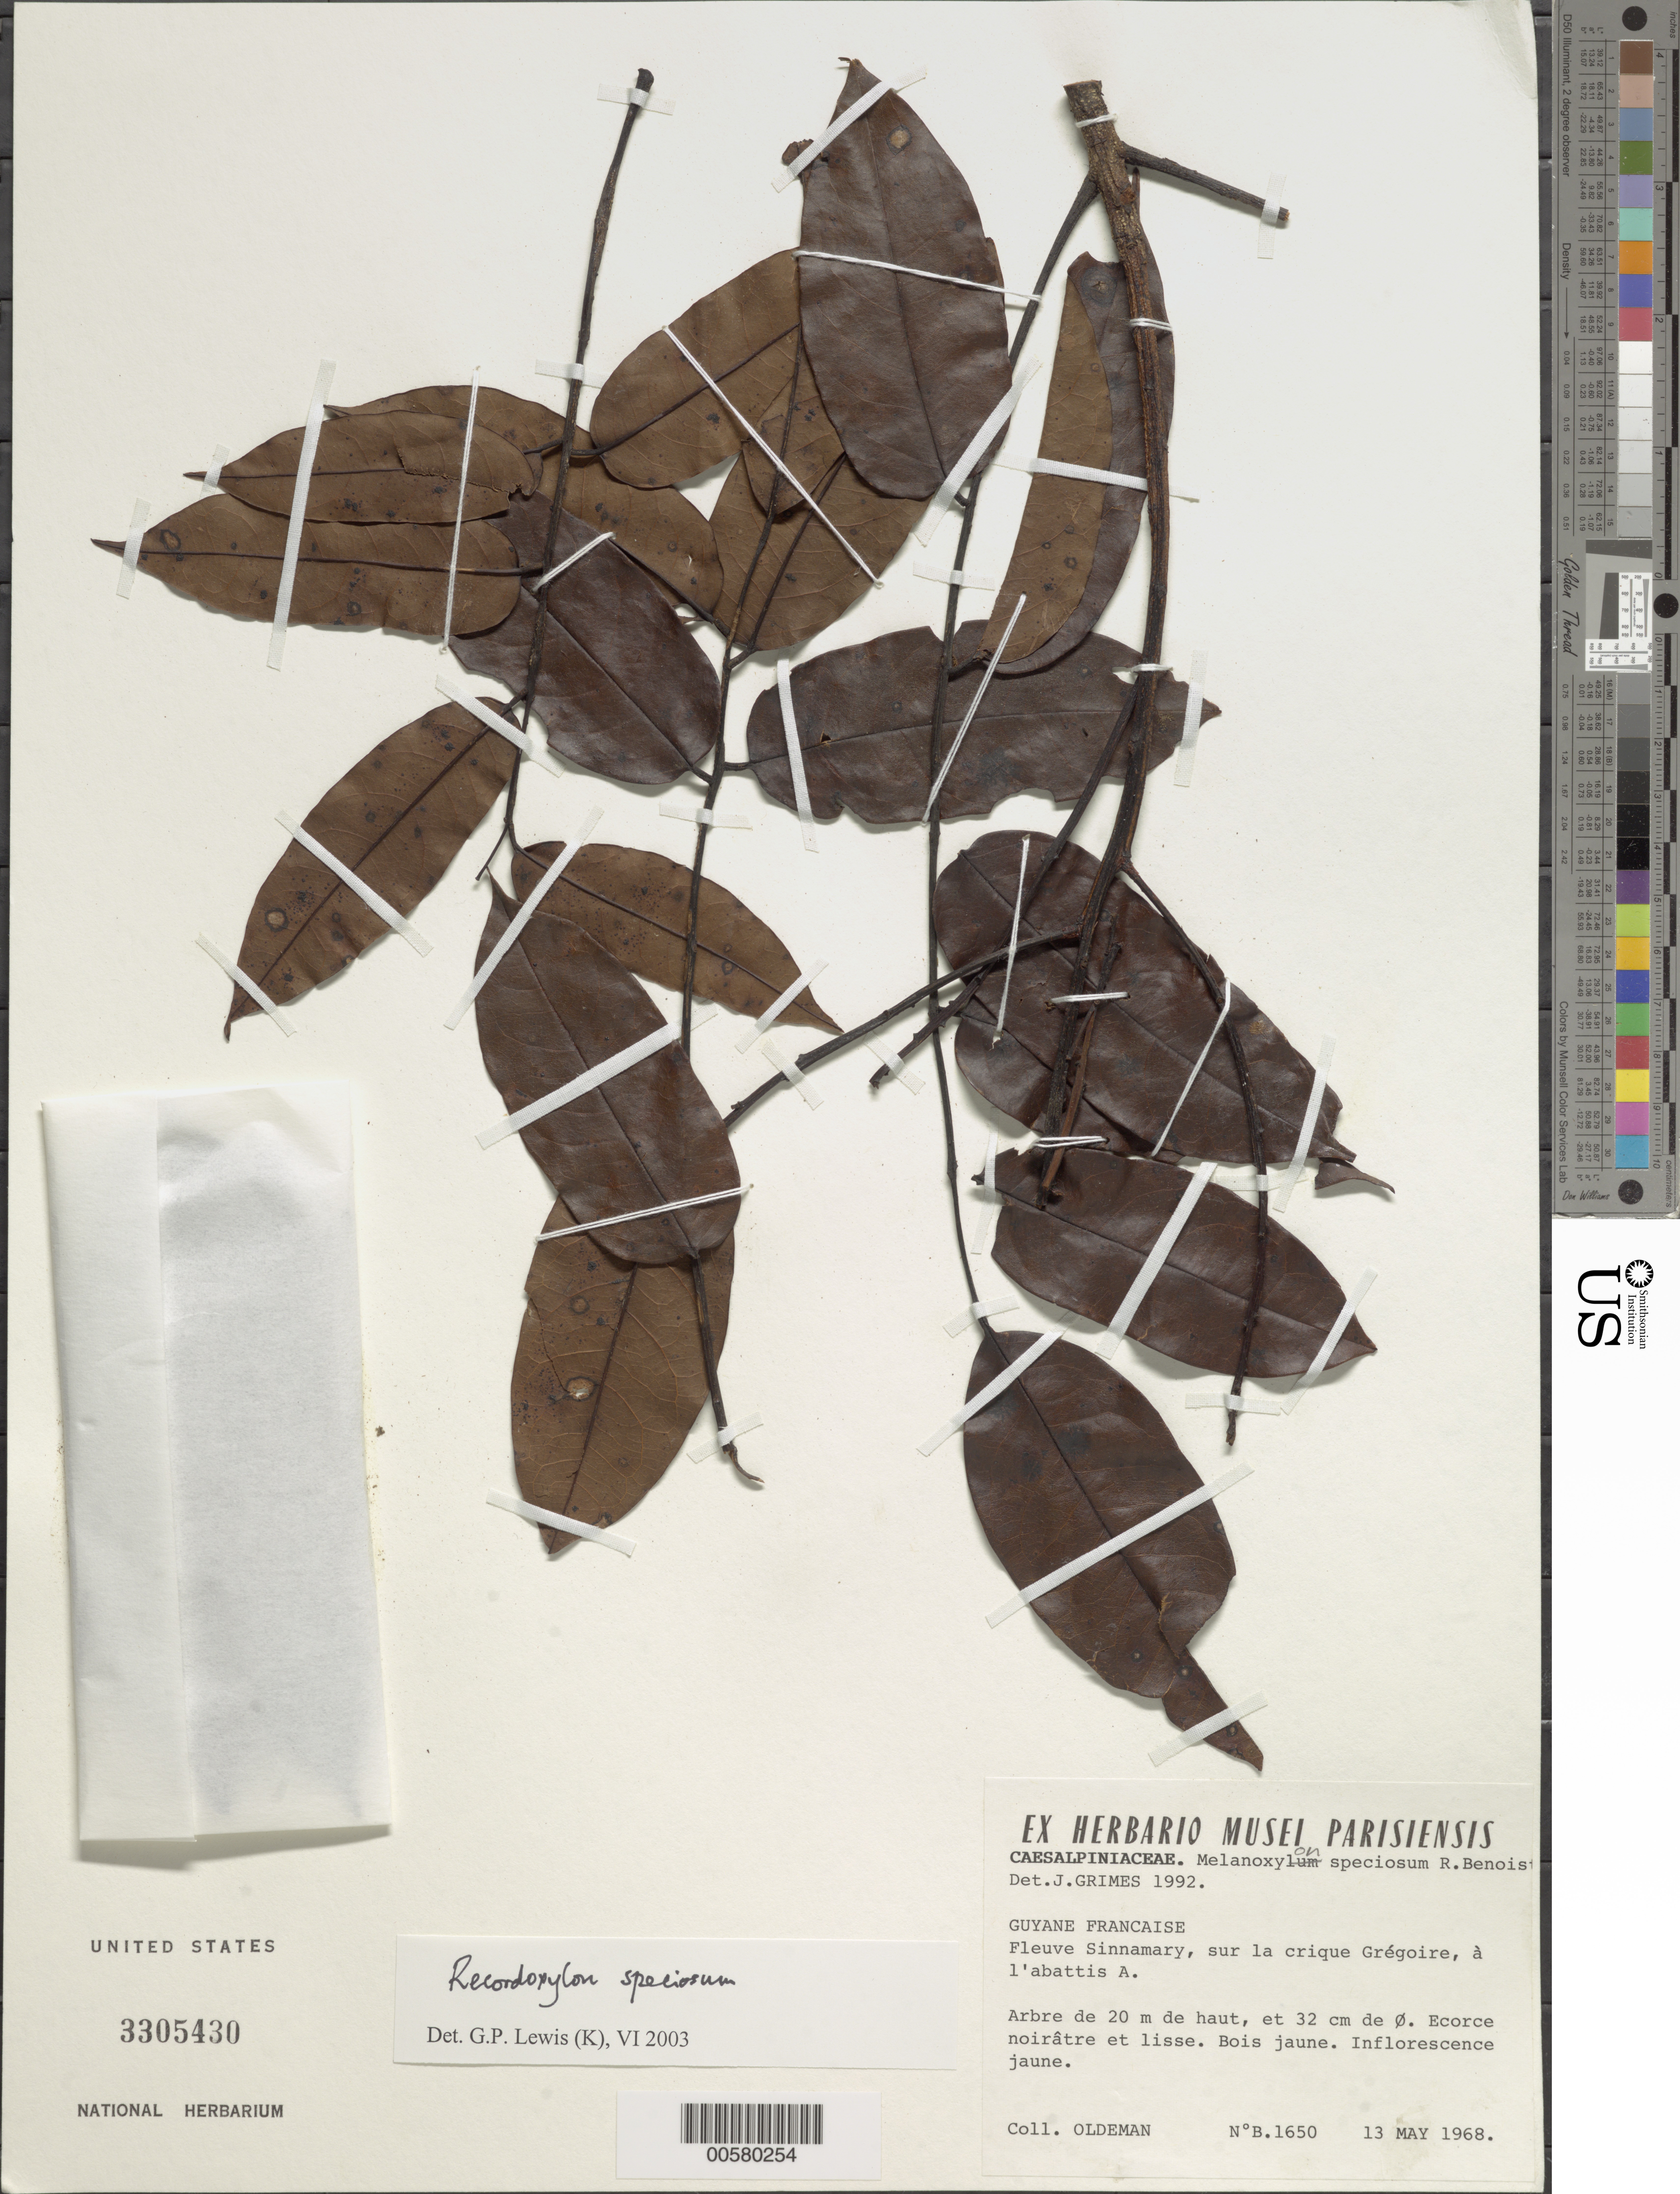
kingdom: Plantae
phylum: Tracheophyta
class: Magnoliopsida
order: Fabales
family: Fabaceae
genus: Recordoxylon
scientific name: Recordoxylon speciosum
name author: (Benoist) Gaviria ex Barneby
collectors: R. Oldeman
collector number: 1650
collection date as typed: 13 May 1968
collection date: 1968-05-13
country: French Guiana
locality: Fleuve sinnamary, gregoire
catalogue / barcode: US 3305430